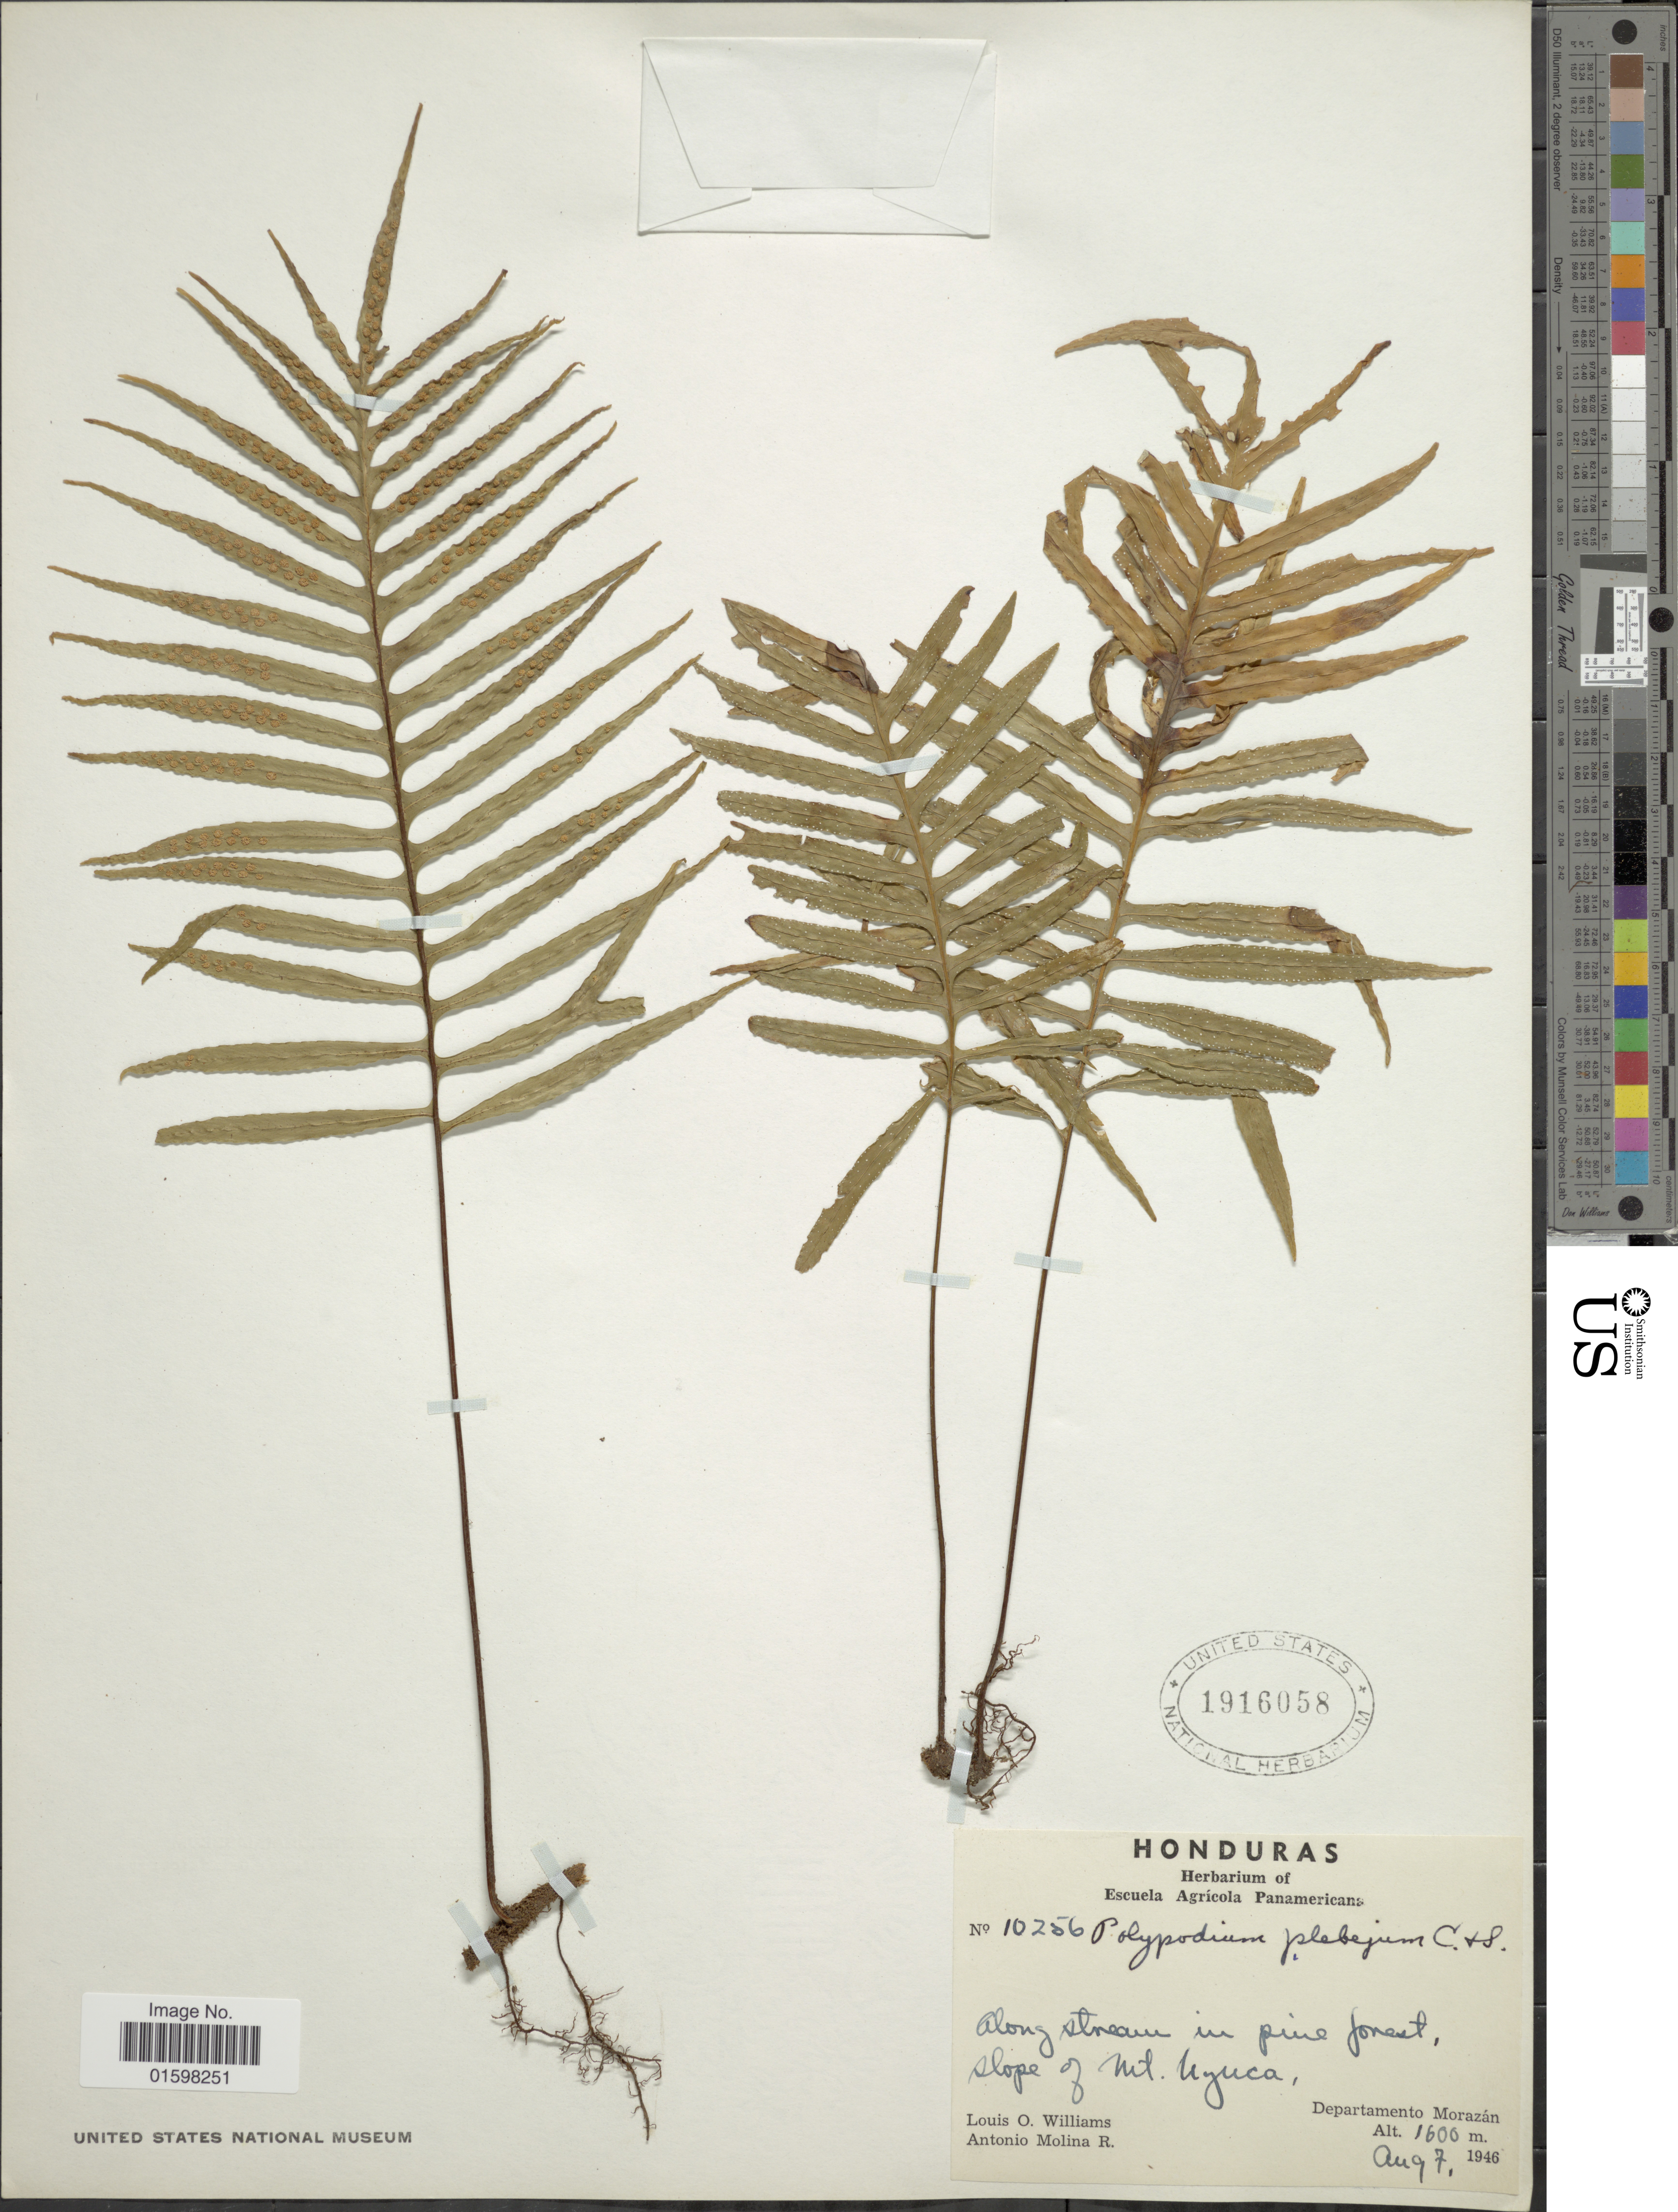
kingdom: Plantae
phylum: Tracheophyta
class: Polypodiopsida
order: Polypodiales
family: Polypodiaceae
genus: Pleopeltis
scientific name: Pleopeltis plebeia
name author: (Schltdl. ex Cham.) A.R. Sm. & Tejero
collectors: L. O. Williams & A. Molina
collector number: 10256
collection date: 1946-08-07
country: Honduras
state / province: Fco. Morazán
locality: Along stream in pine forest slope of Mt. Uyuca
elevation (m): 1600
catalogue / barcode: US 1916058